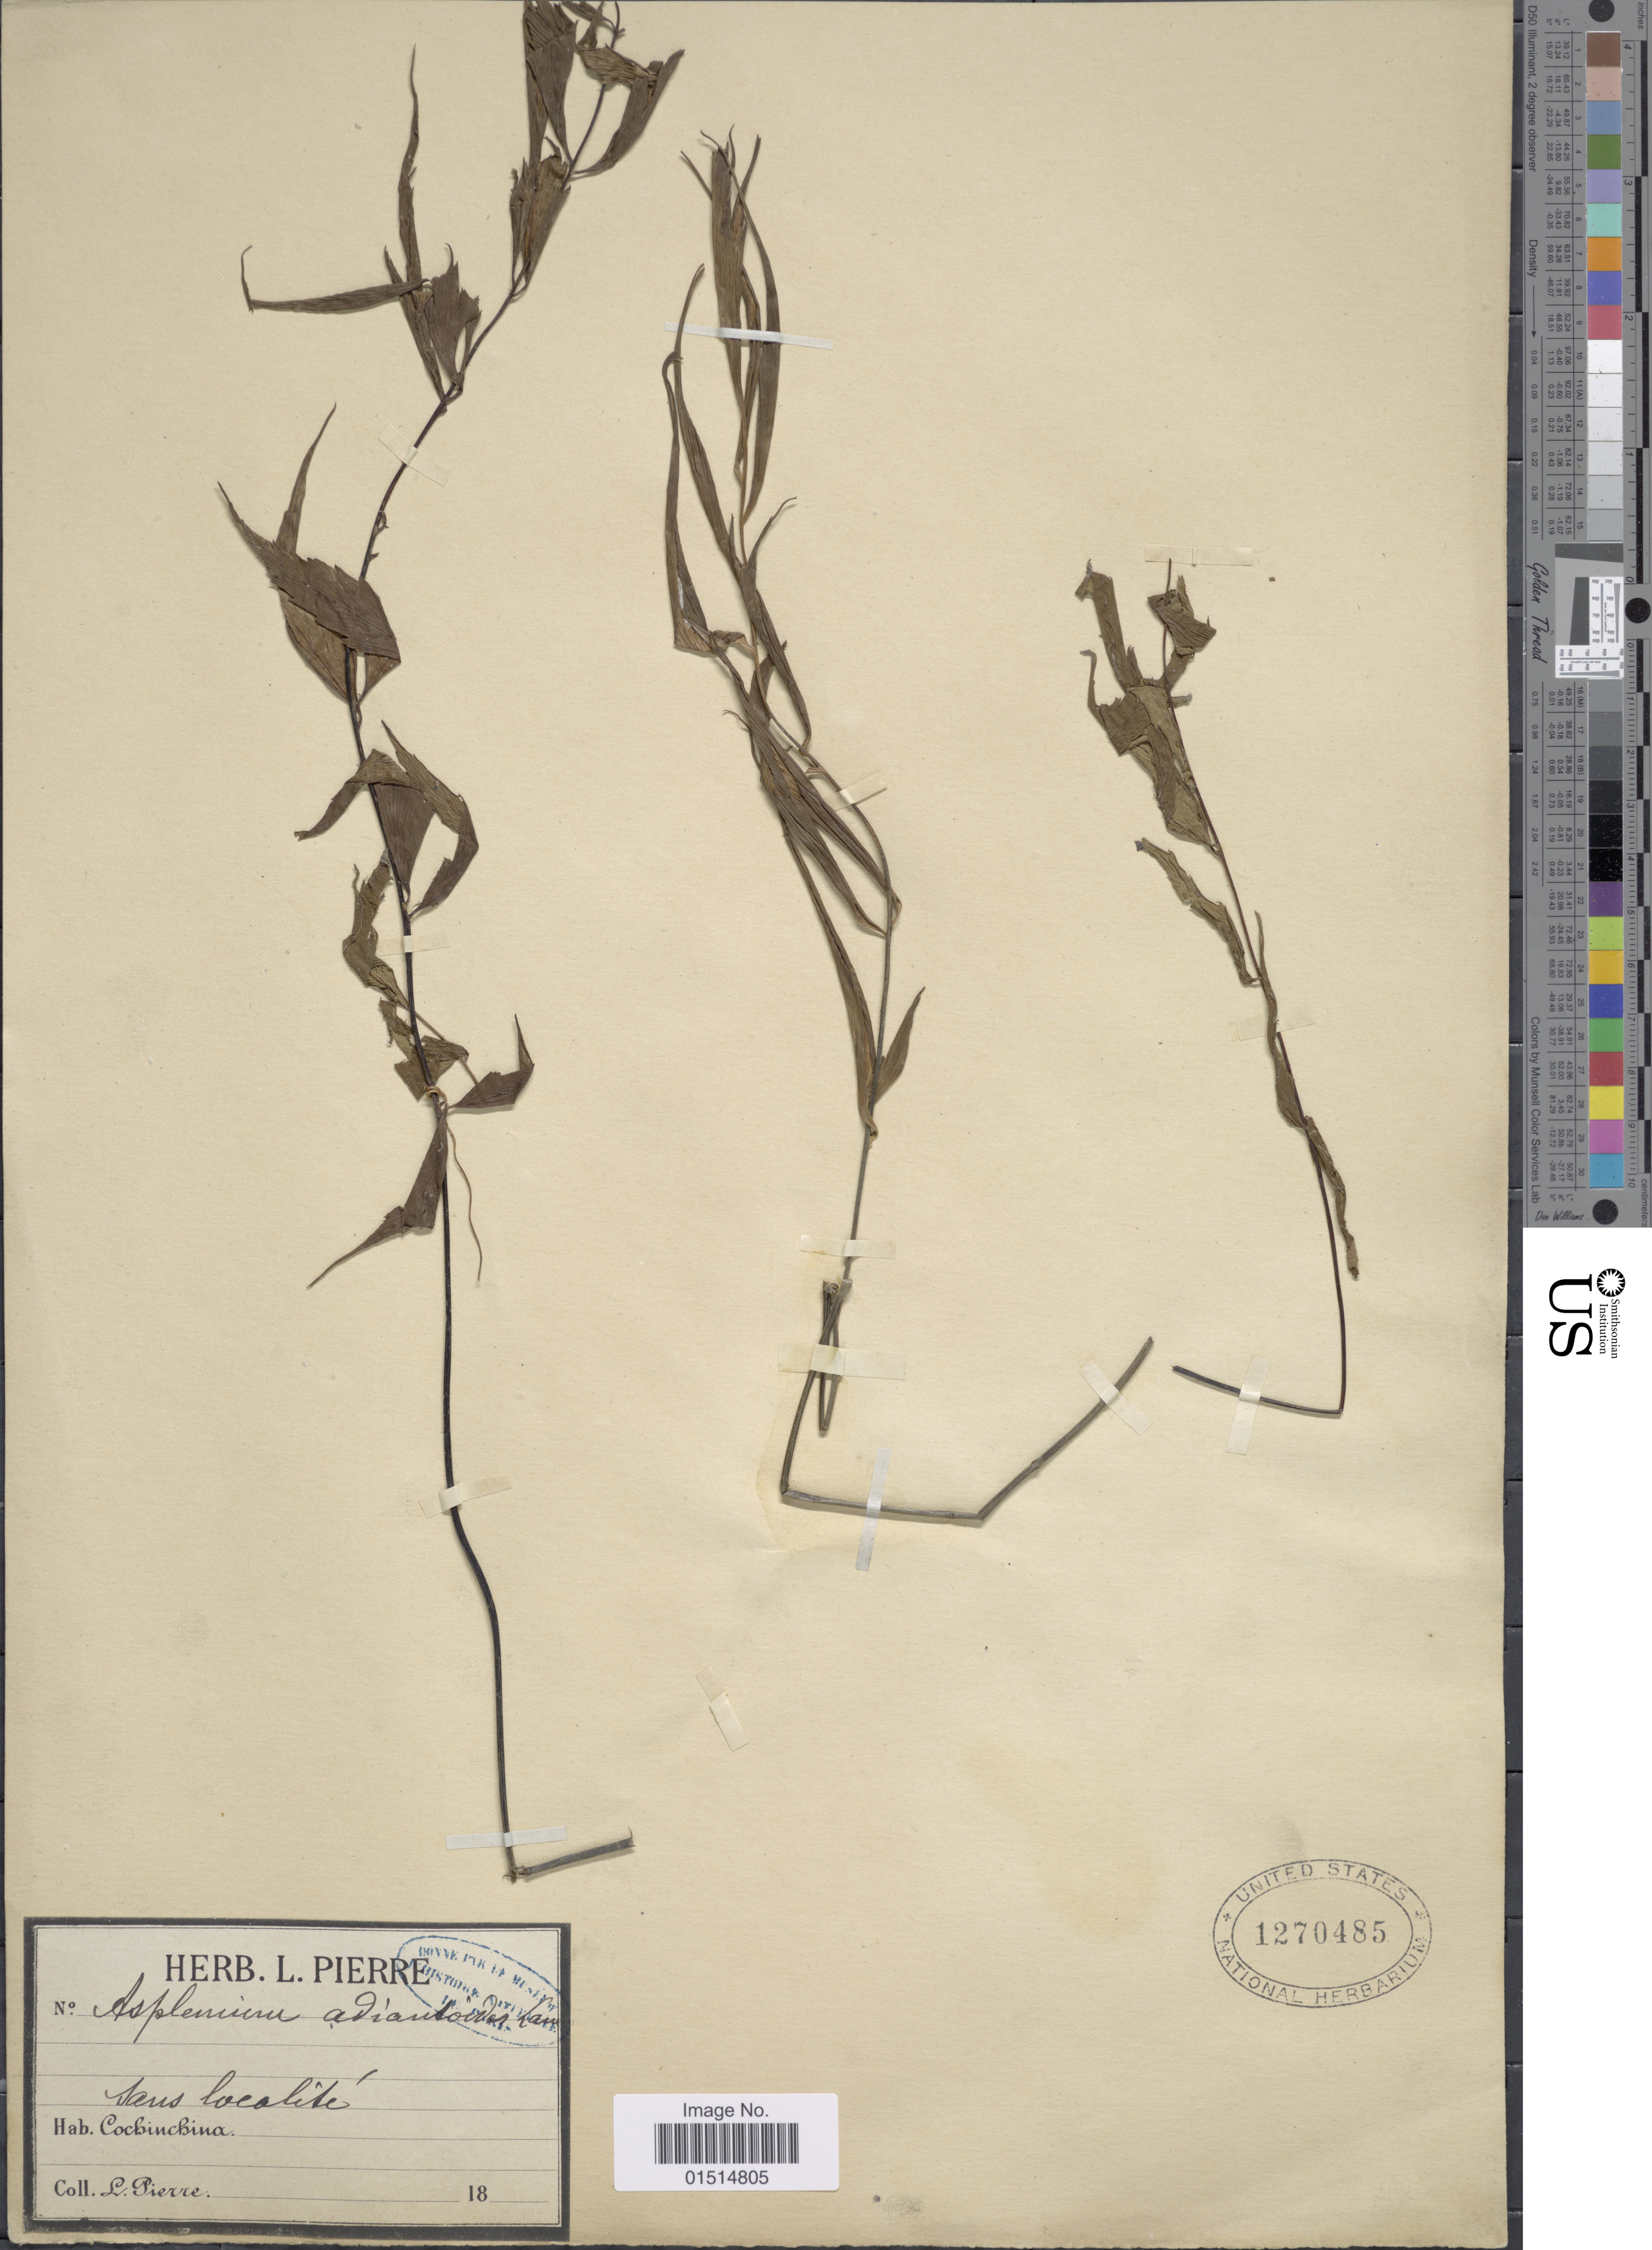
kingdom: Plantae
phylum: Tracheophyta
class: Polypodiopsida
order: Polypodiales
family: Aspleniaceae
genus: Asplenium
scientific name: Asplenium falcatum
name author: Lam.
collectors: L. Pierre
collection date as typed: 18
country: Vietnam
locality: Saus Localite, Cochinchina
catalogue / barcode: US 1270485